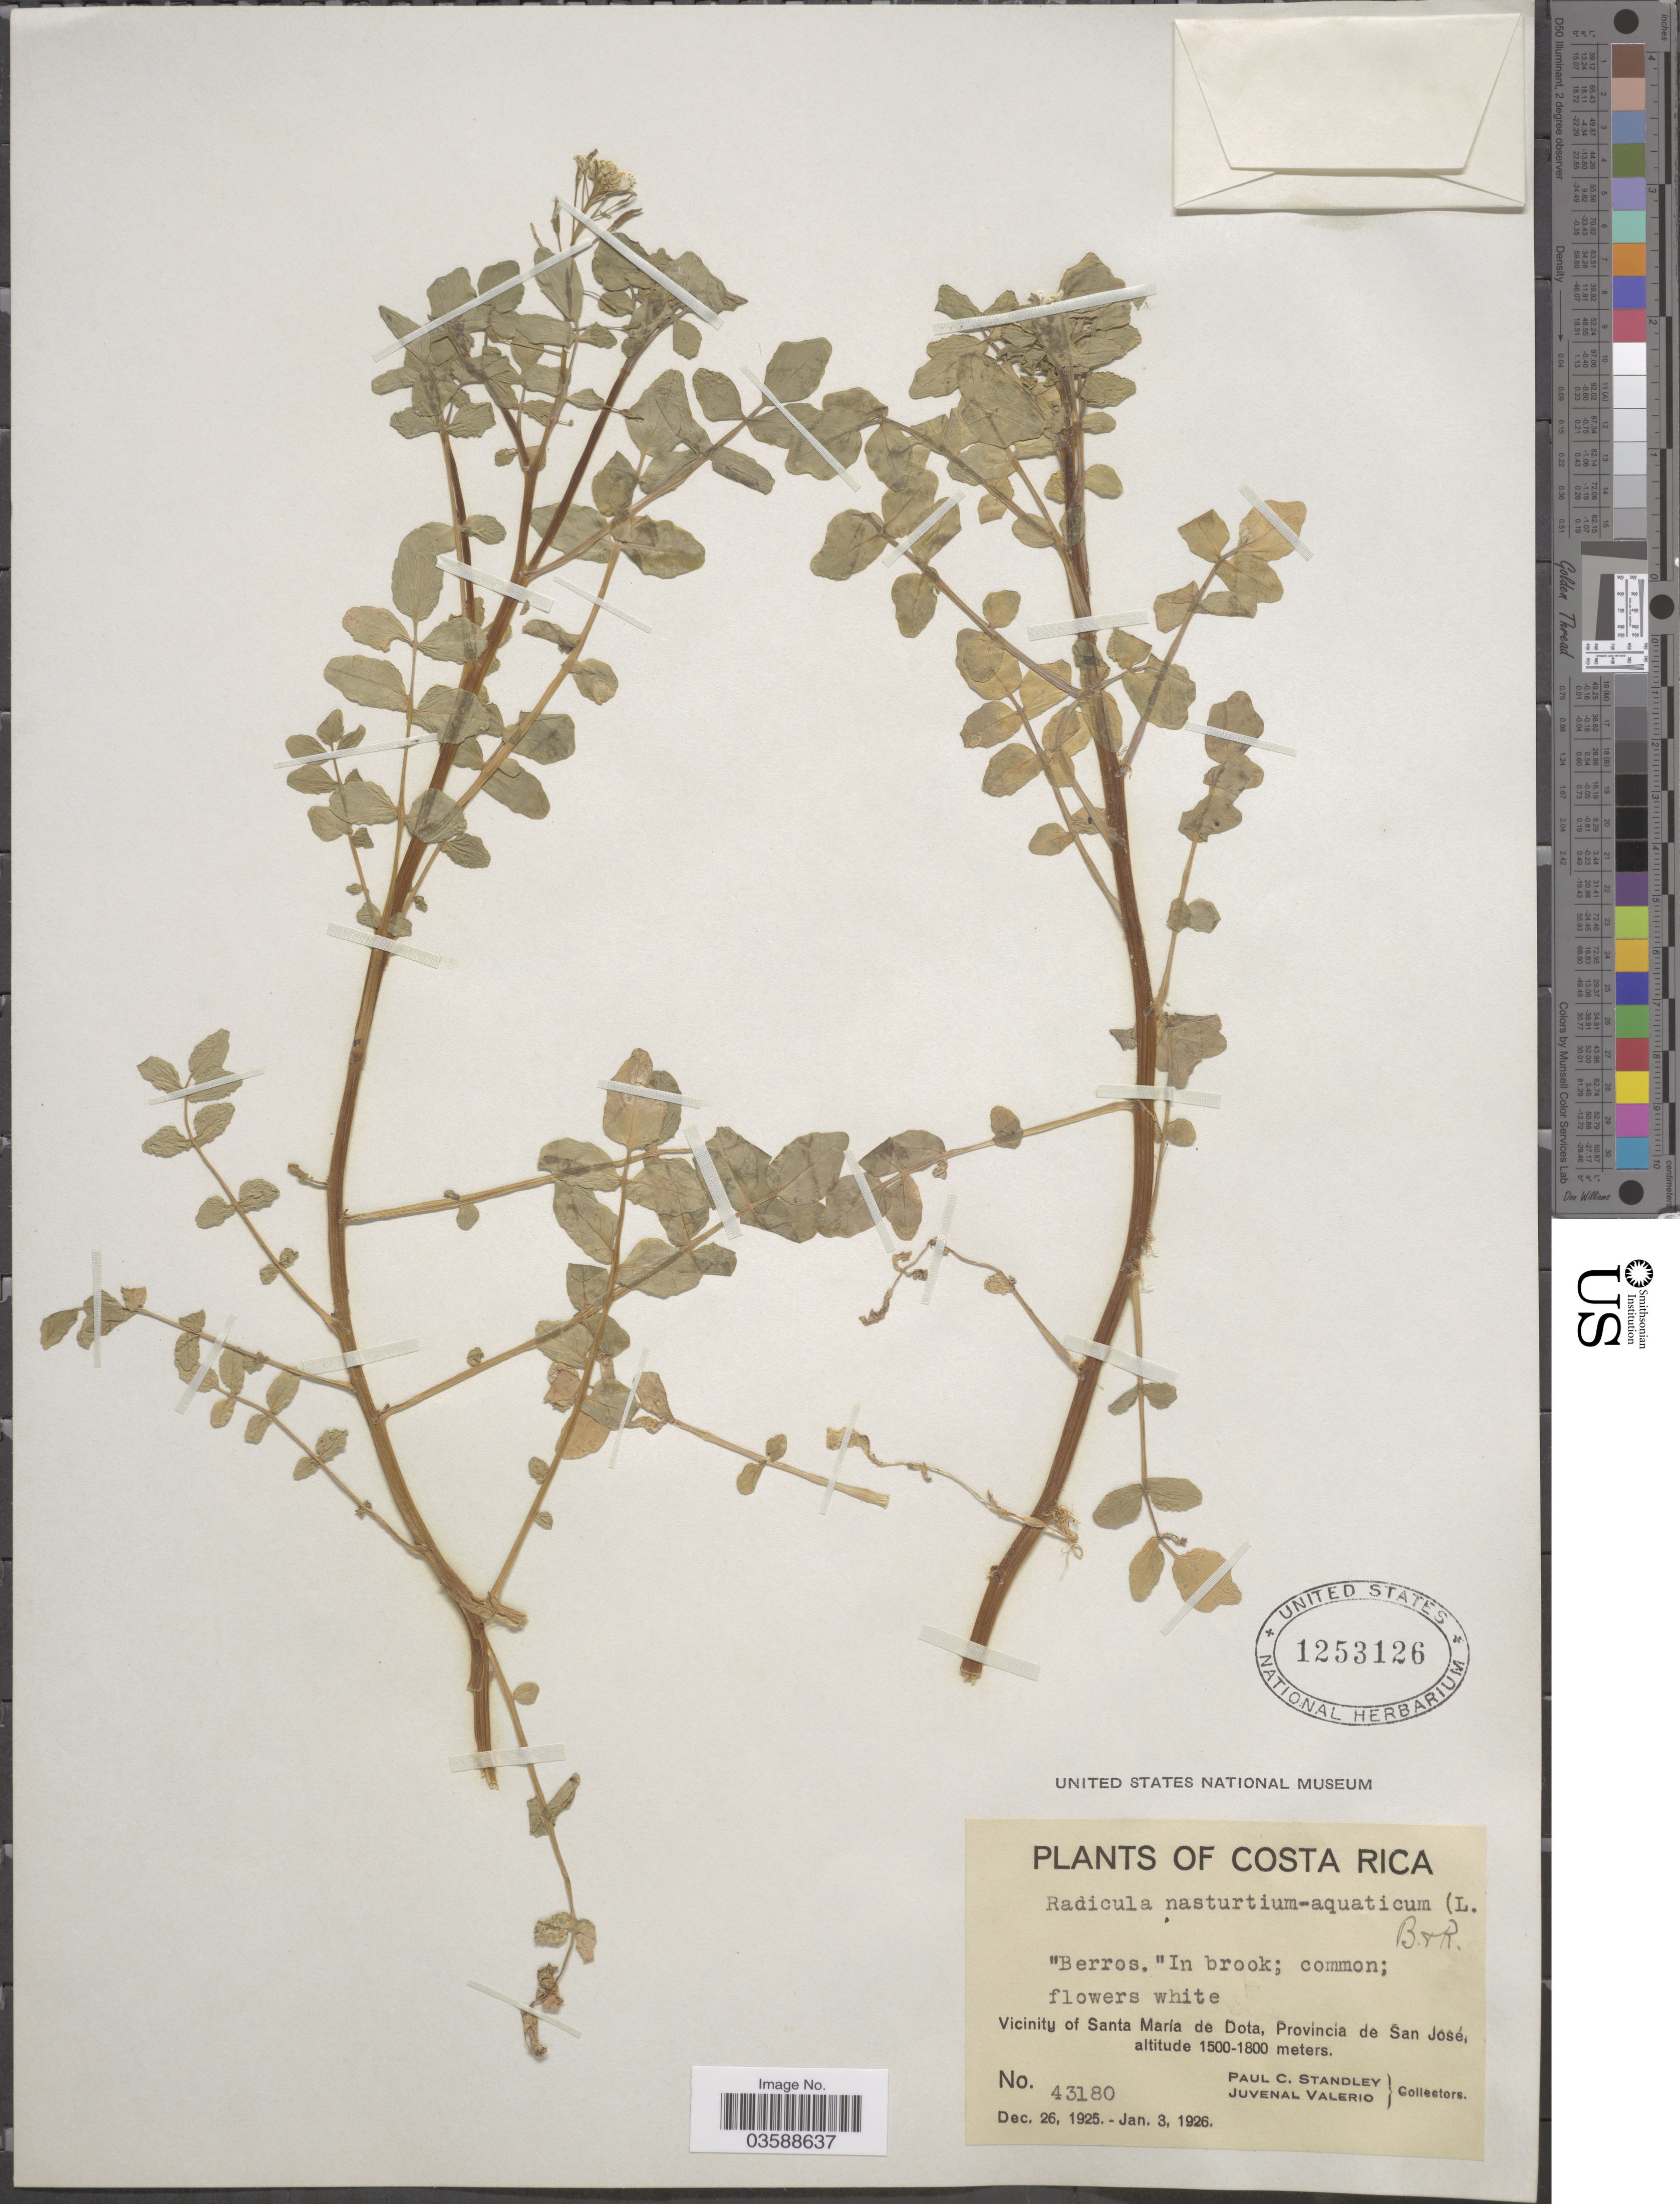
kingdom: Plantae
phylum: Tracheophyta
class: Magnoliopsida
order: Brassicales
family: Brassicaceae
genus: Nasturtium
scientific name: Nasturtium officinale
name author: R. Br.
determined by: Strong, M. T., (US), Smithsonian Institution - National Museum of Natural History (UNITED STATES)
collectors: P. C. Standley & J. Valerio R.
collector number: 43180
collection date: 1925-12-26/1926-01-03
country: Costa Rica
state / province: San José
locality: Vicinity of Santa María de Dota.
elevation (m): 1500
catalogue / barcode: US 1253126